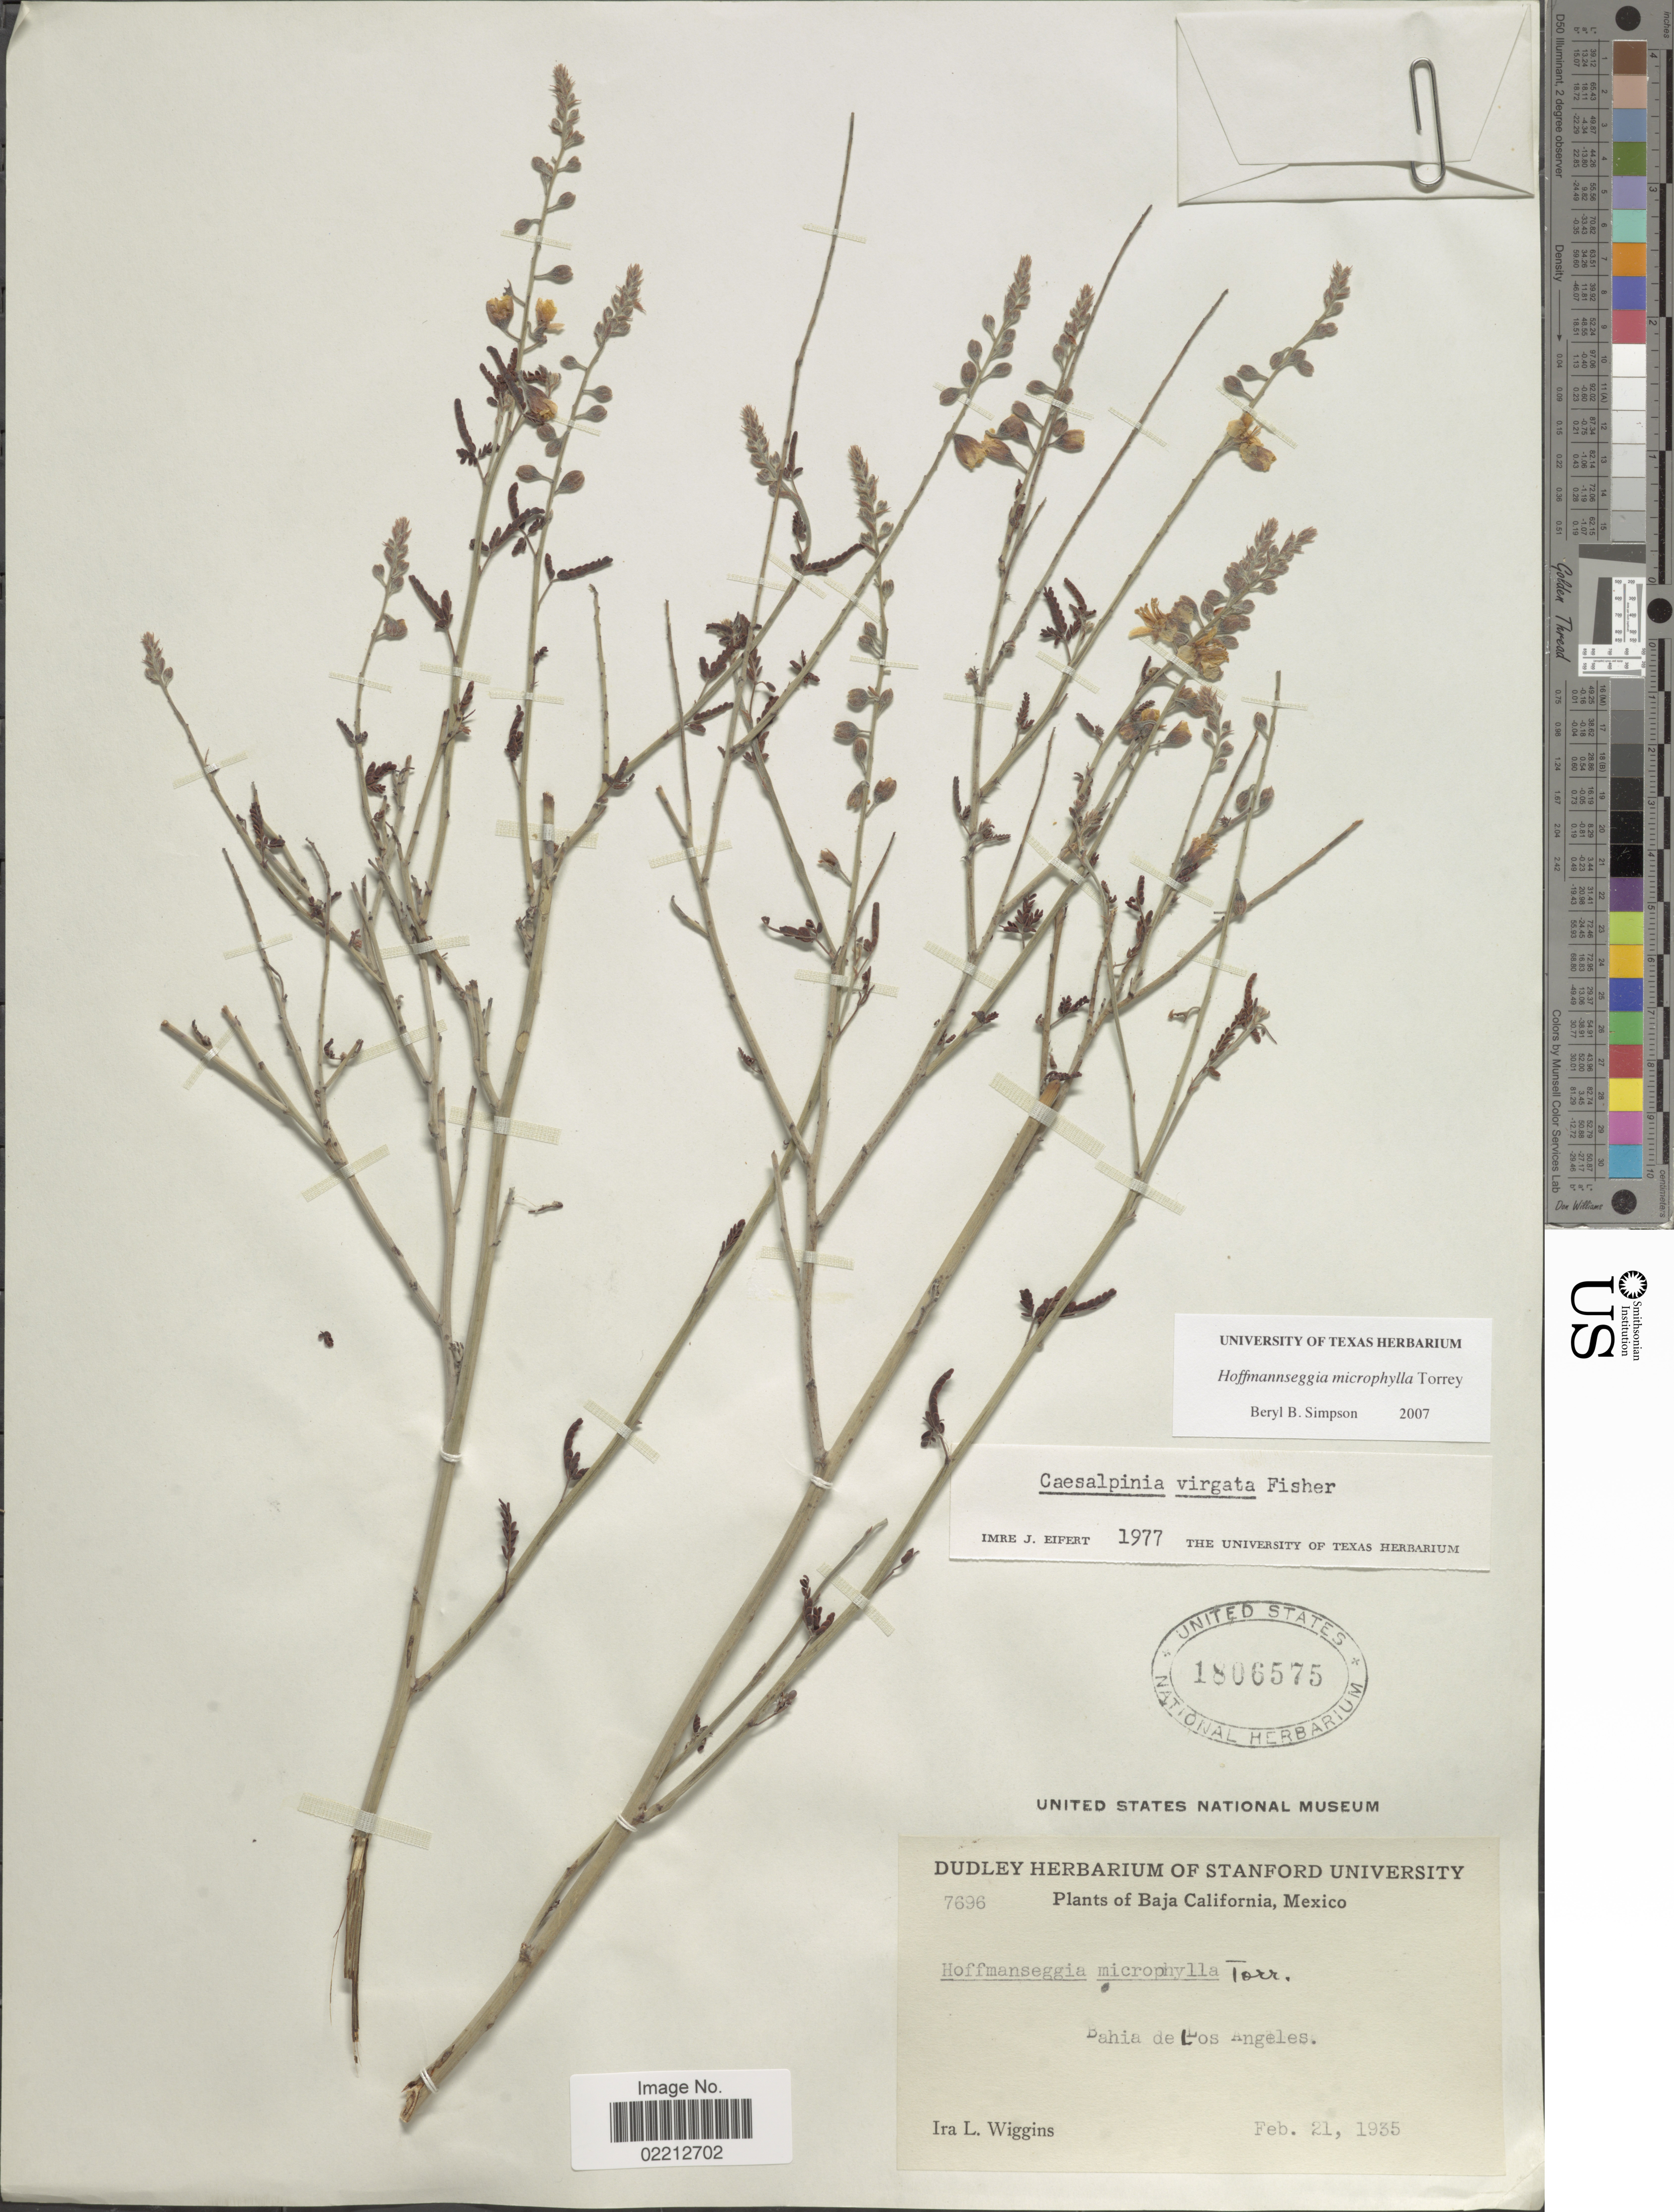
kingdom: Plantae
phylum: Tracheophyta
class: Magnoliopsida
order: Fabales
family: Fabaceae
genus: Hoffmannseggia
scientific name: Hoffmannseggia microphylla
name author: Torr.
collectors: I. L. Wiggins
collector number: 7696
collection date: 1935-02-21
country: Mexico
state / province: Baja California Norte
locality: Bahia de Los Angeles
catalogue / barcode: US 1806575